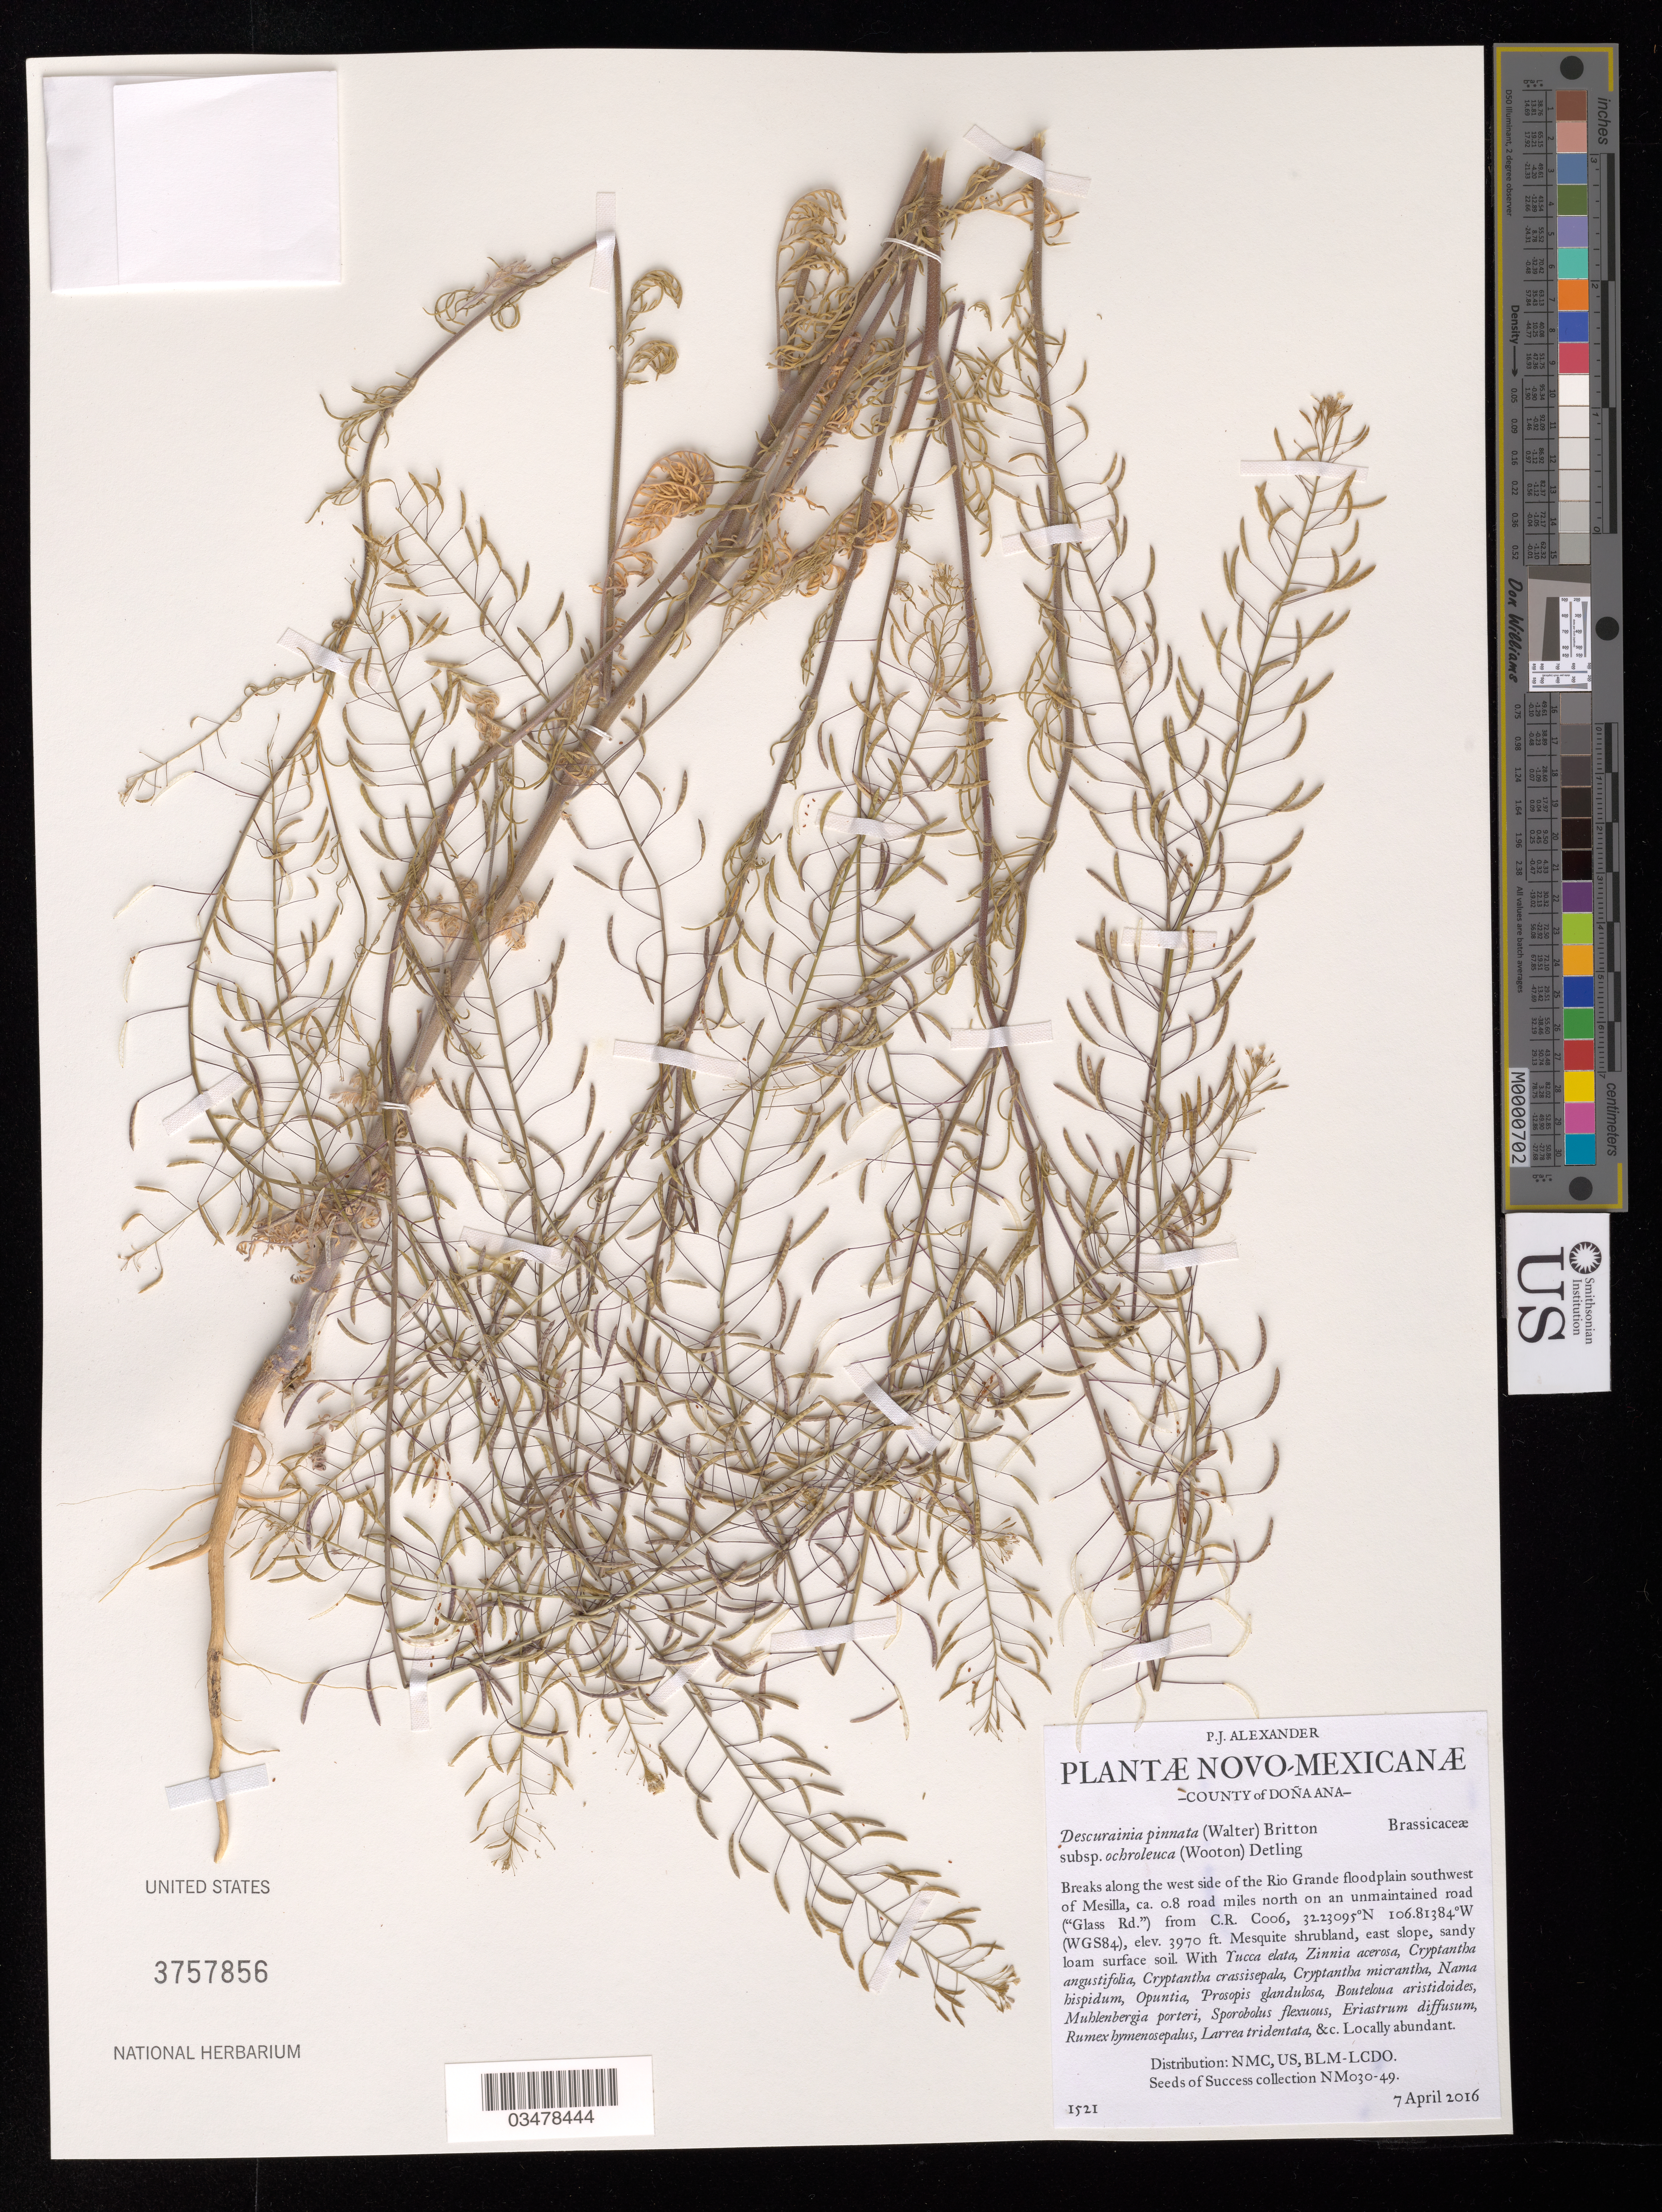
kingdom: Plantae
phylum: Tracheophyta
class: Magnoliopsida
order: Brassicales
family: Brassicaceae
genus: Descurainia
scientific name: Descurainia pinnata subsp. ochroleuca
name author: (Wooton) Detling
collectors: P. Alexander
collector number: NM030-049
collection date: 2016-04-07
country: United States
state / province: New Mexico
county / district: Dona Ana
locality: West side of the Rio Grande floodplain SW of Mesilla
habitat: Mesquite shrubland. Deep Sand ecological site (R042XB011NM). Sandy loam surface soil. Mesquite shrubland. With Yucca elata, Zinnia acerosa, Larrea tridentata, etc.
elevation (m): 1210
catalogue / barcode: US 3757856